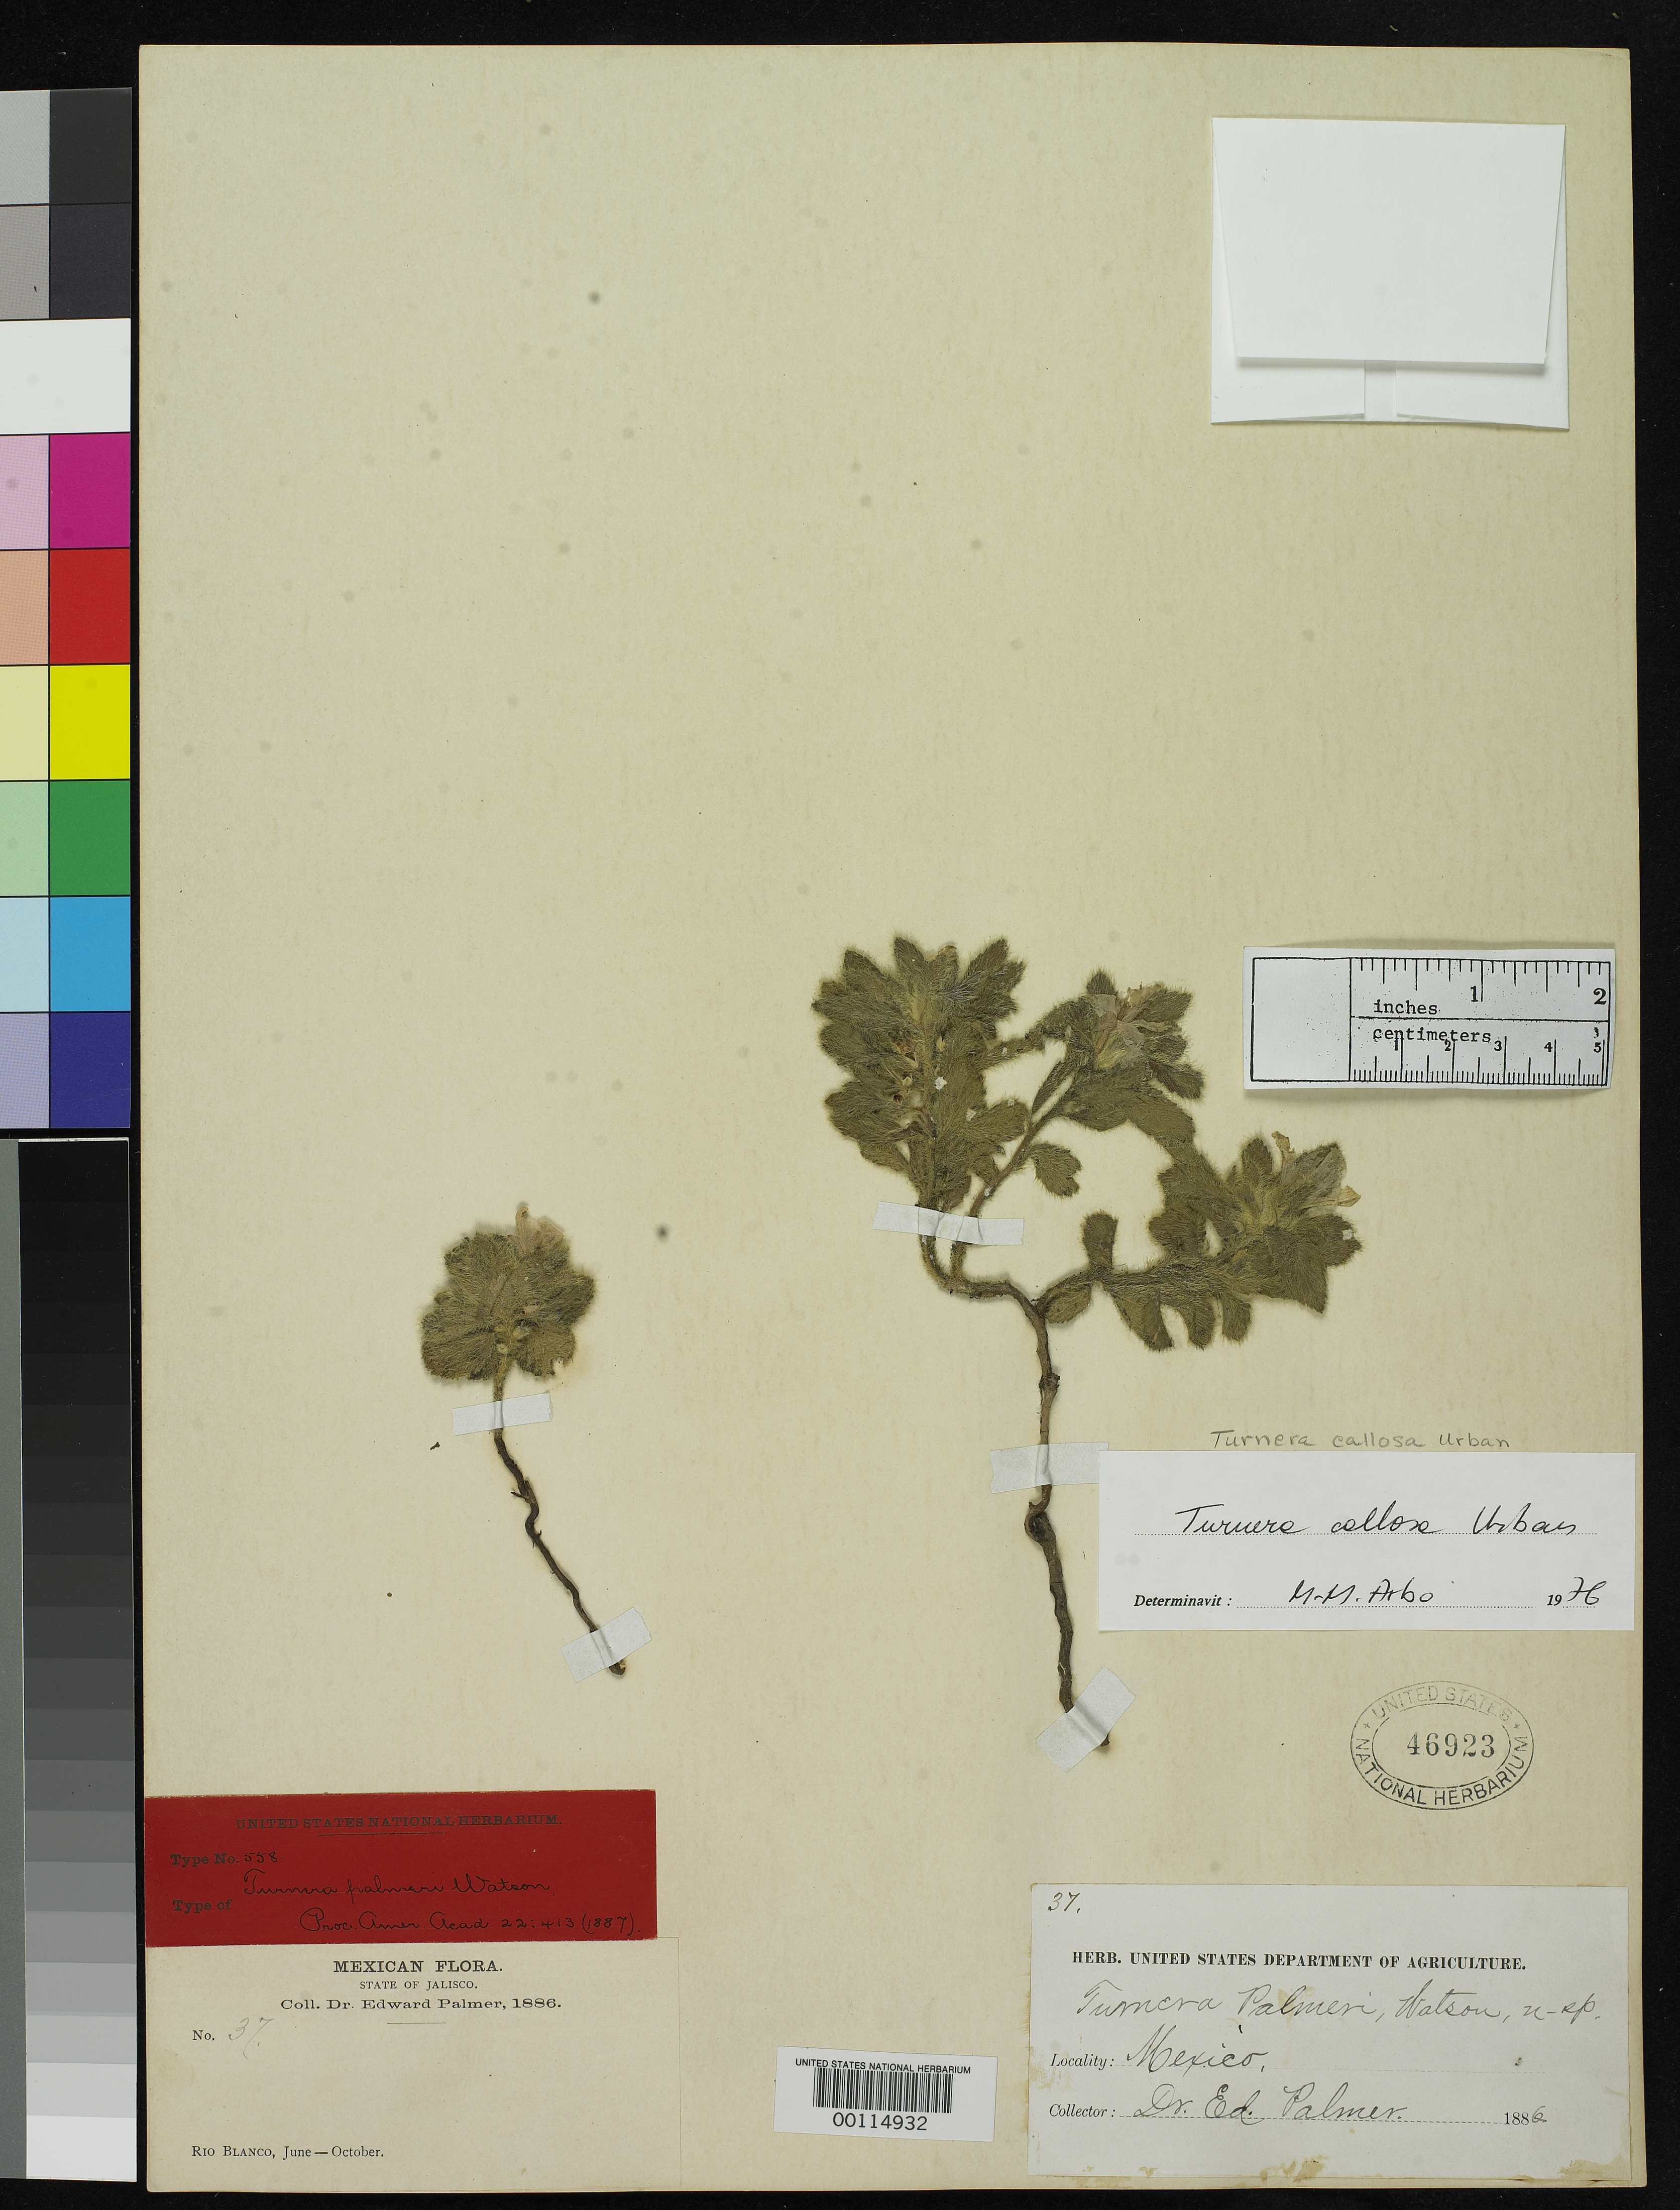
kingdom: Plantae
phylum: Tracheophyta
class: Magnoliopsida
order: Malpighiales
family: Turneraceae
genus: Turnera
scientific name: Turnera palmeri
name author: S. Watson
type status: Type Collection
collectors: E. Palmer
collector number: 37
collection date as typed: Jun 1886 to -- Oct 1886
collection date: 1886-06/1886-10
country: Mexico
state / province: Jalisco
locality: Rio Blanco.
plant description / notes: Currently accepted name as cited by Arbo, Bonplandia 17(2): 128 (2008), virtual identification communicated via email from JSTOR.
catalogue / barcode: US 46923